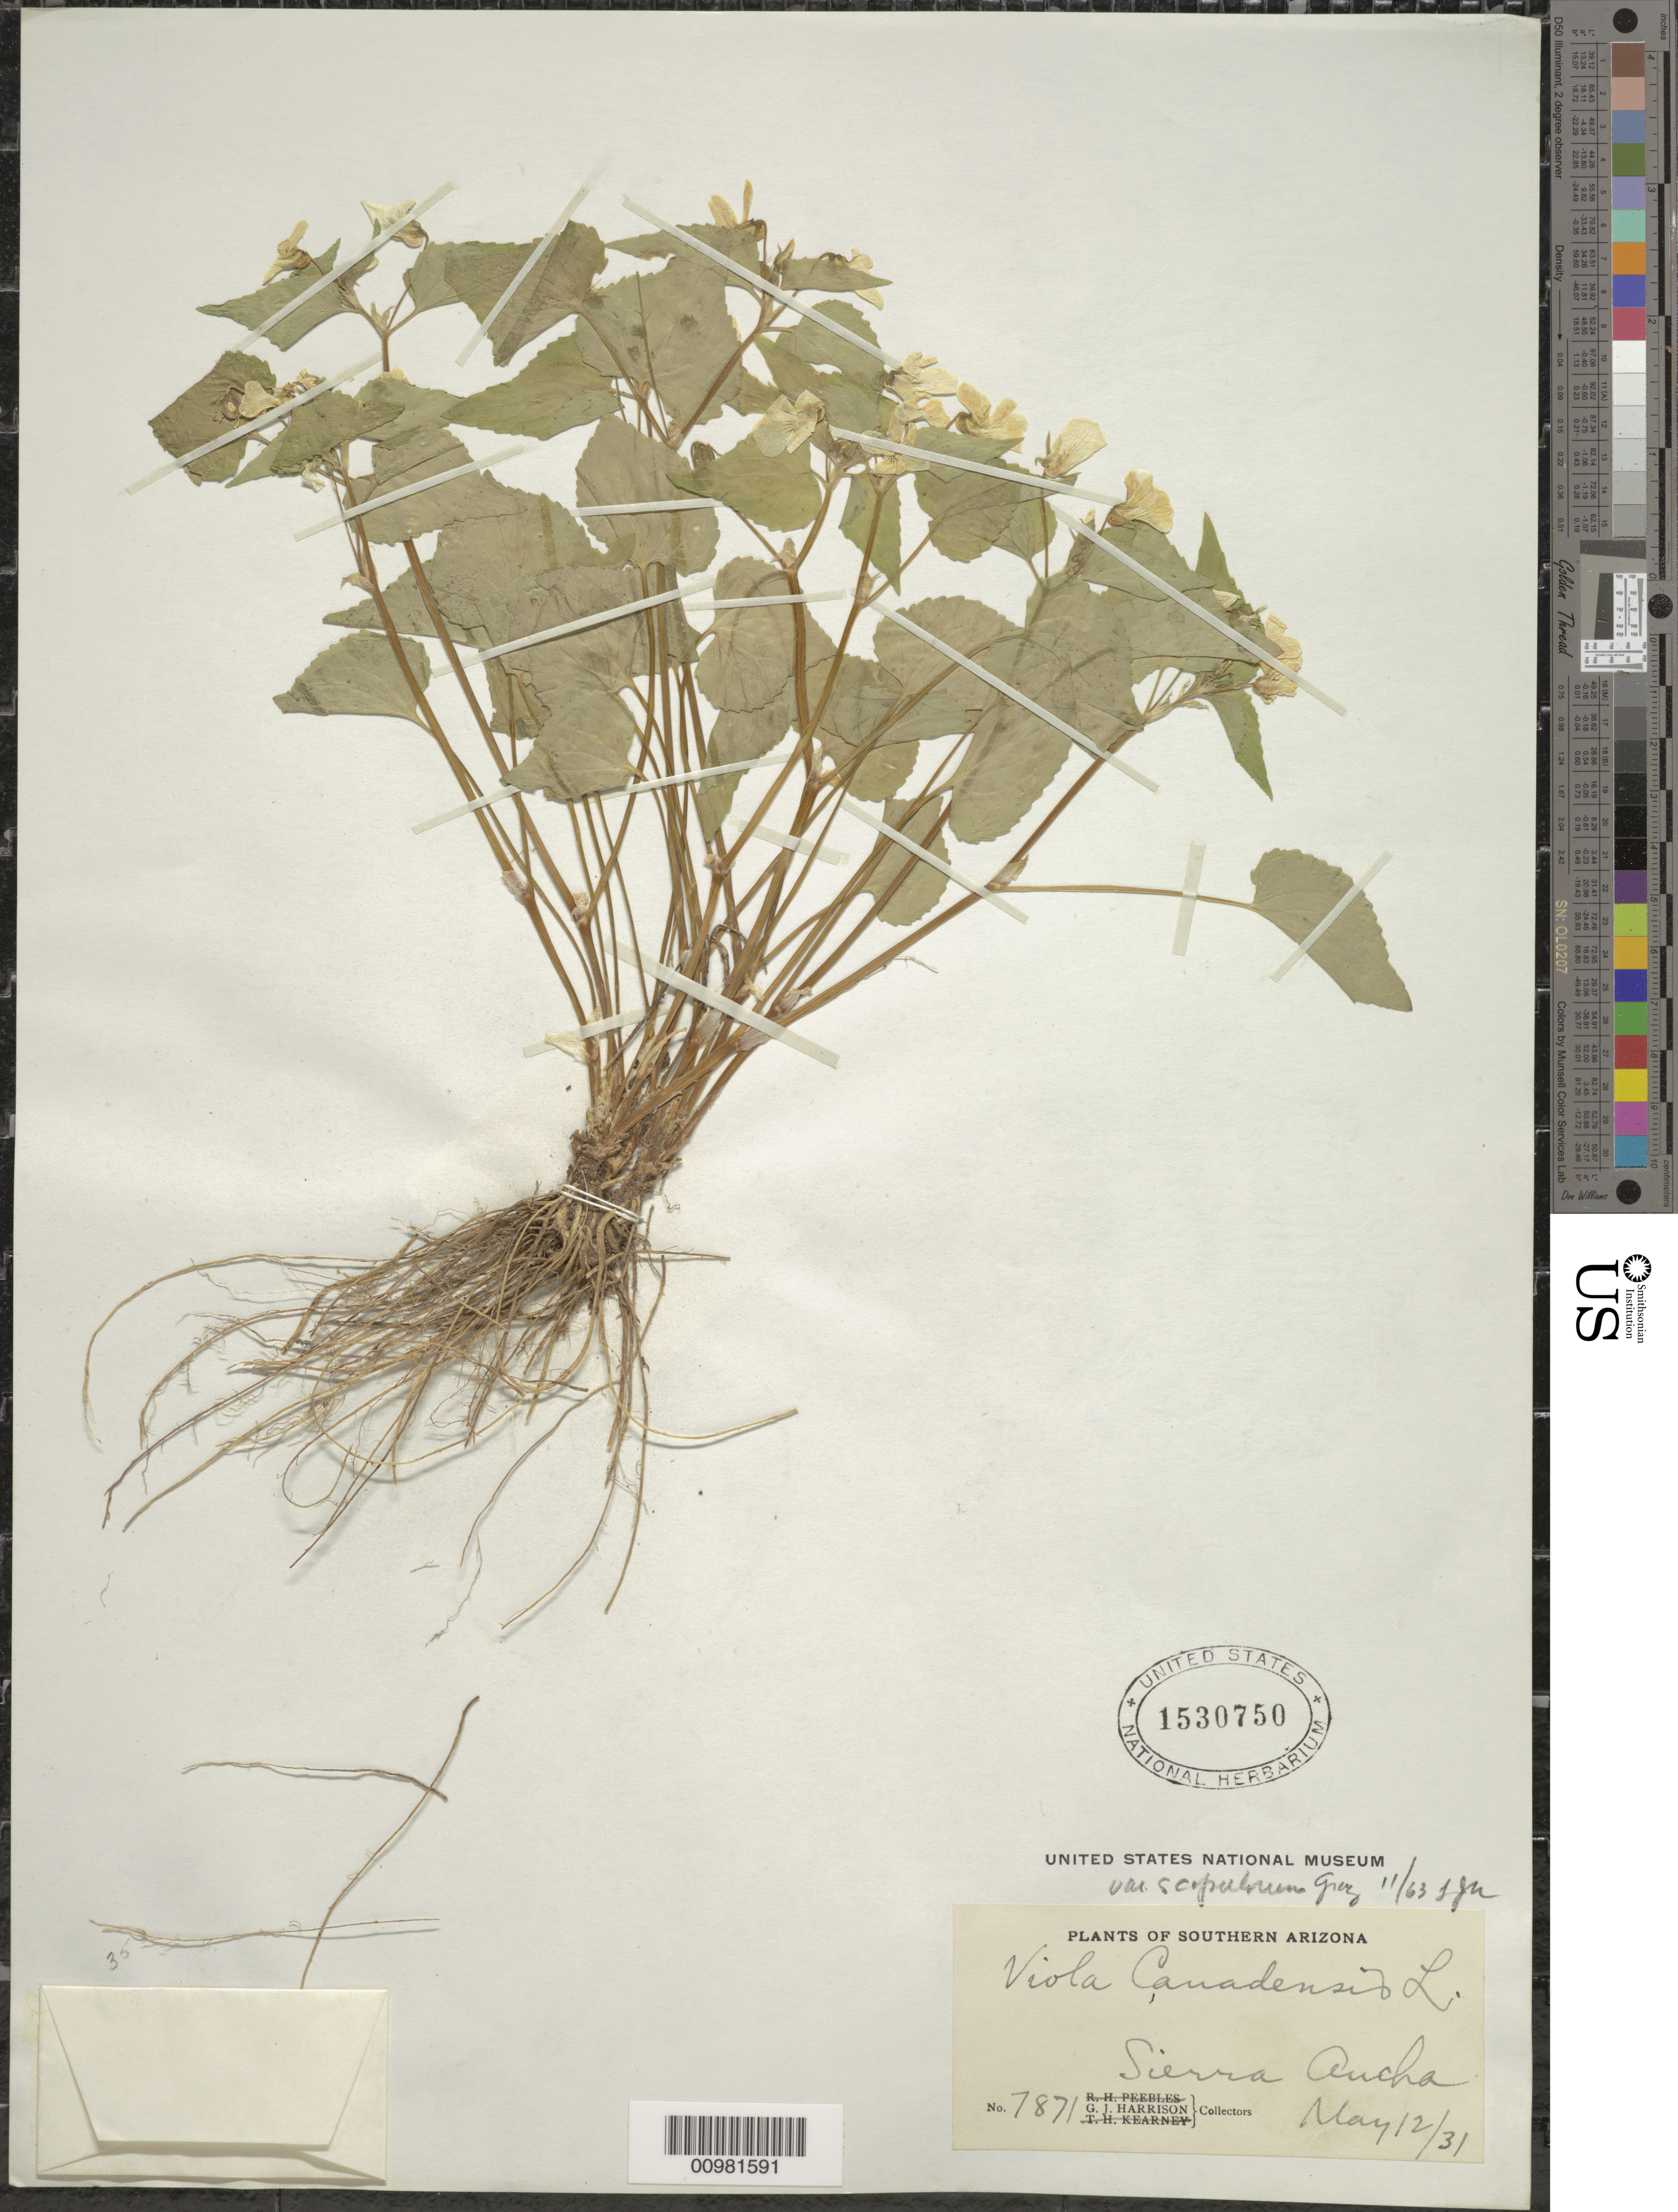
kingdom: Plantae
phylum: Tracheophyta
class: Magnoliopsida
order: Malpighiales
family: Violaceae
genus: Viola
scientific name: Viola canadensis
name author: L.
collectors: G. J. Harrison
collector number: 7871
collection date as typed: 12 May 1931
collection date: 1931-05-12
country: United States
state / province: Arizona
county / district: Gila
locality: Sierra Ancha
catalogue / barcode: US 1530750